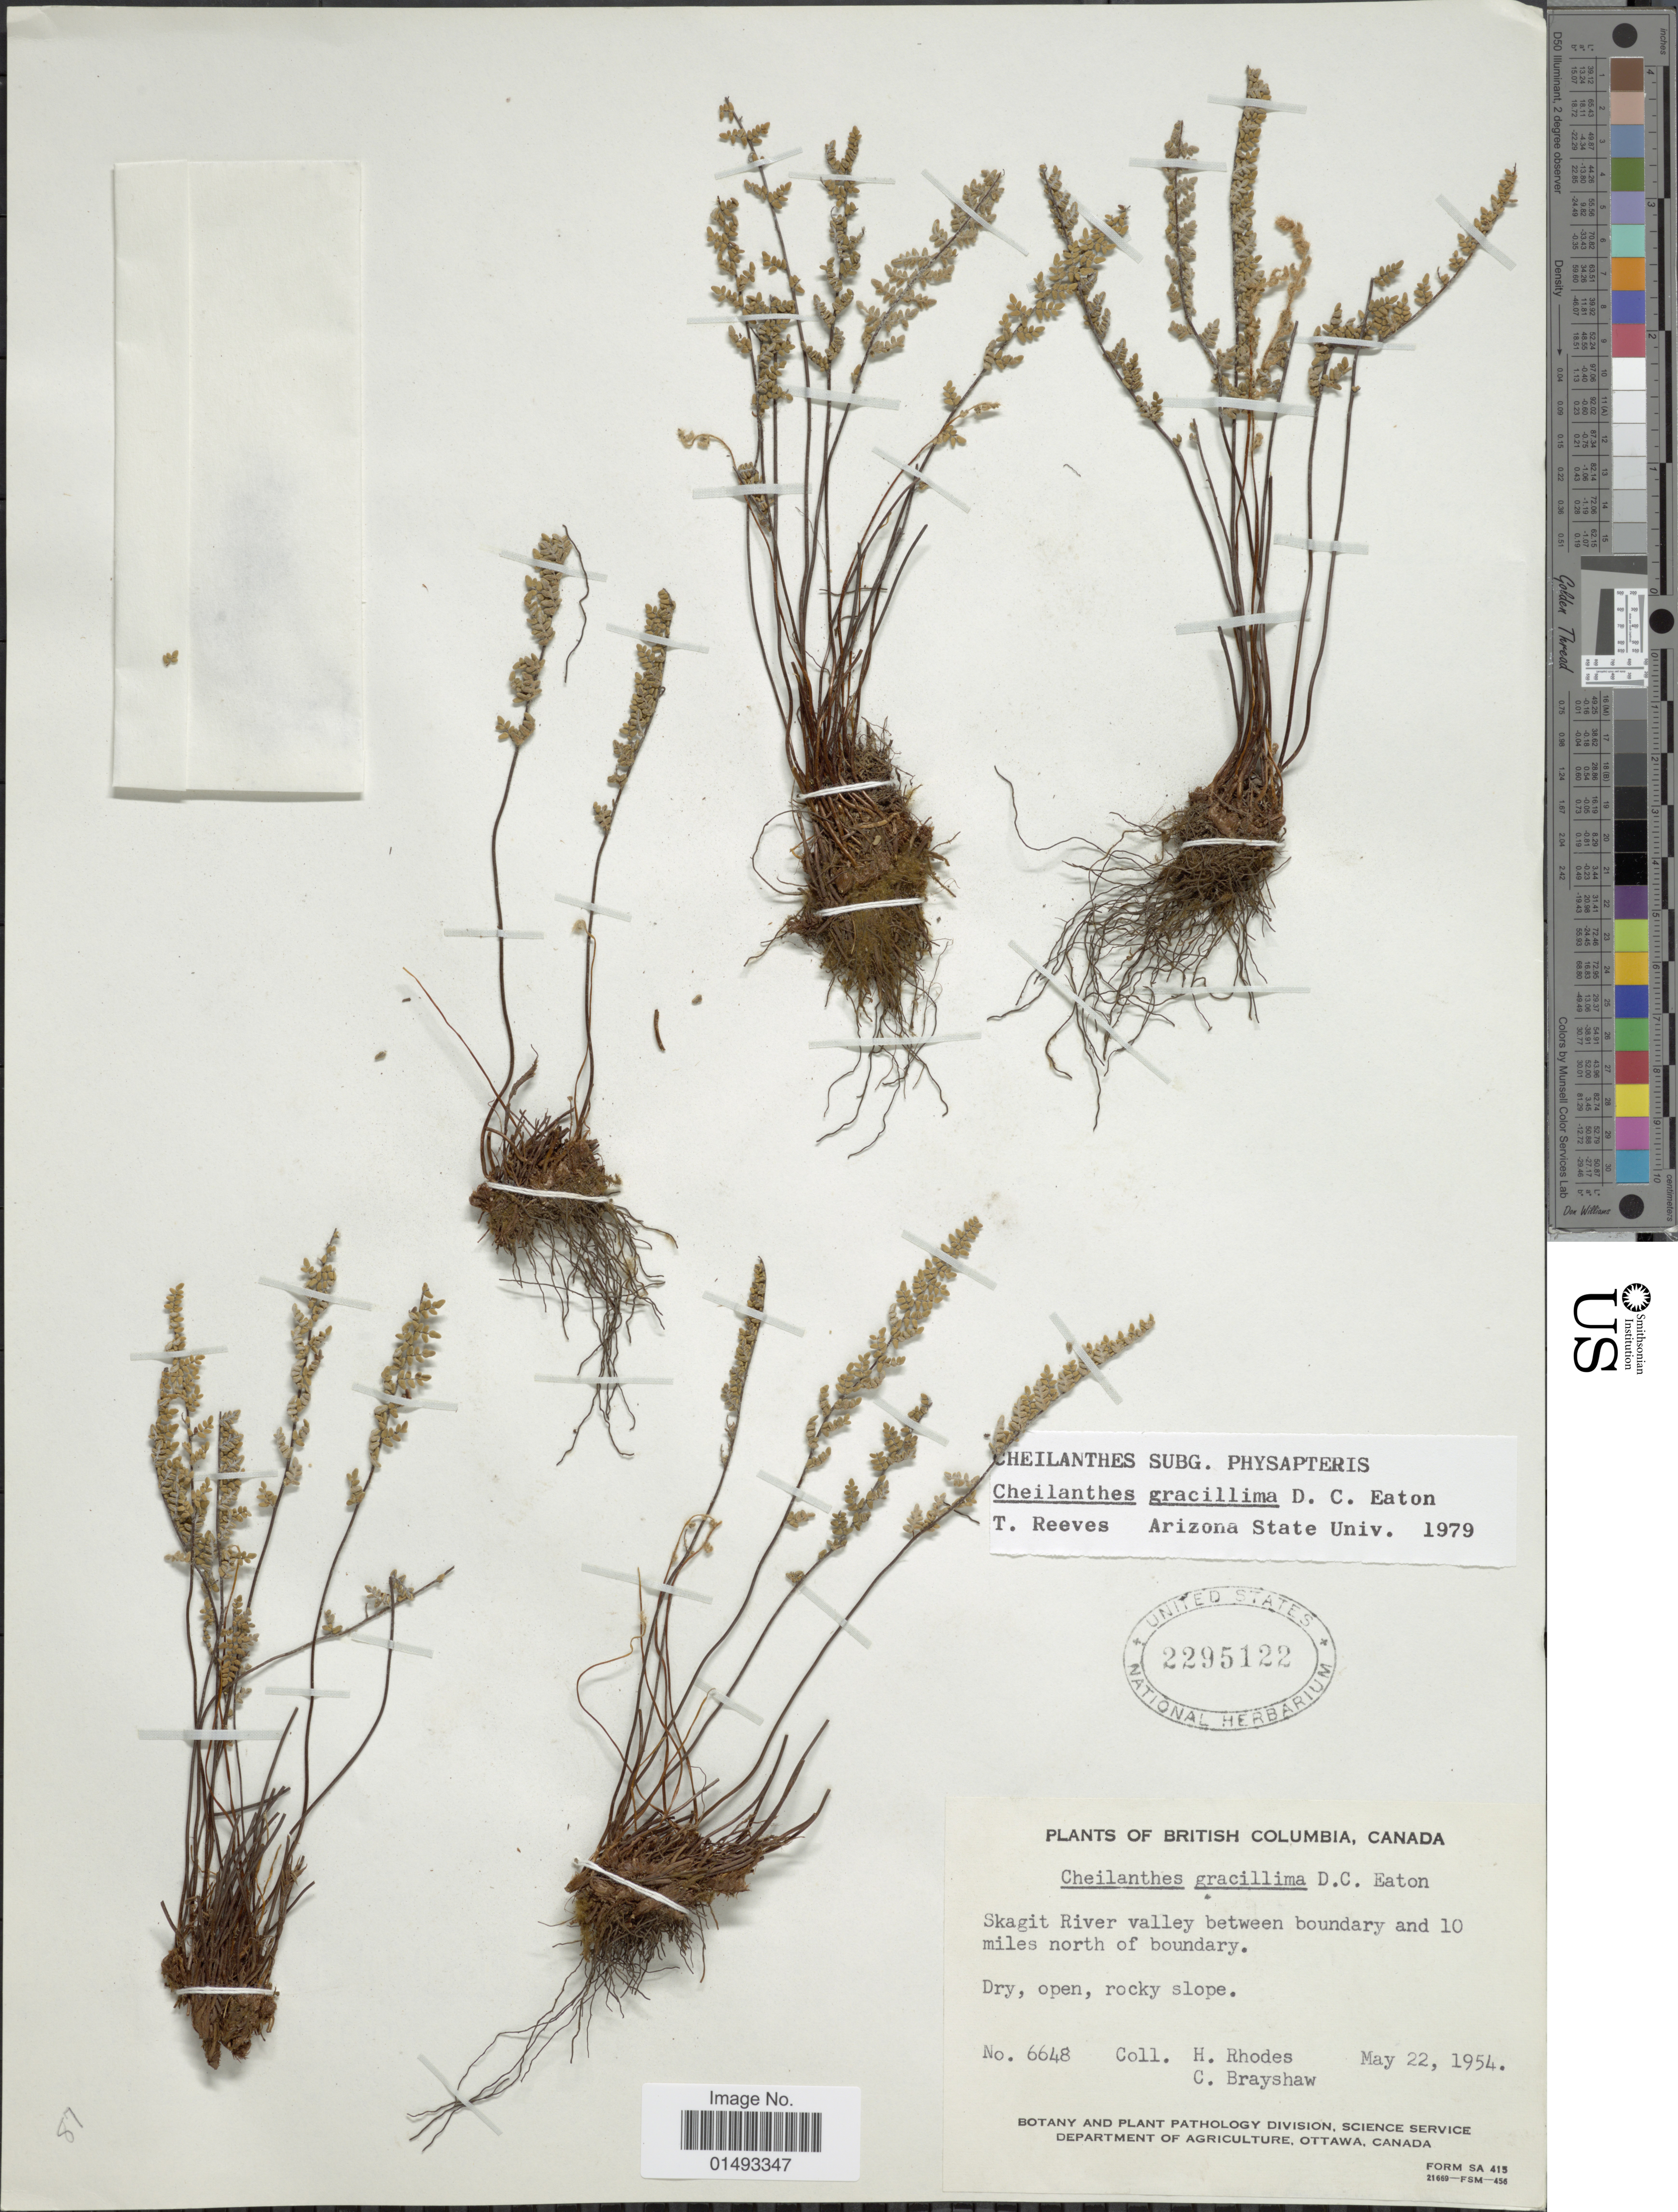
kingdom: Plantae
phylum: Tracheophyta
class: Polypodiopsida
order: Polypodiales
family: Pteridaceae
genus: Myriopteris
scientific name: Myriopteris gracillima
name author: (D.C. Eaton) J. Sm.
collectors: H. Rhodes & T. Brayshaw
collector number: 6648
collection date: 1954-05-22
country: Canada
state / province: British Columbia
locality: Skagit River valley between boundary and 10 miles north of boundary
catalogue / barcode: US 2295122